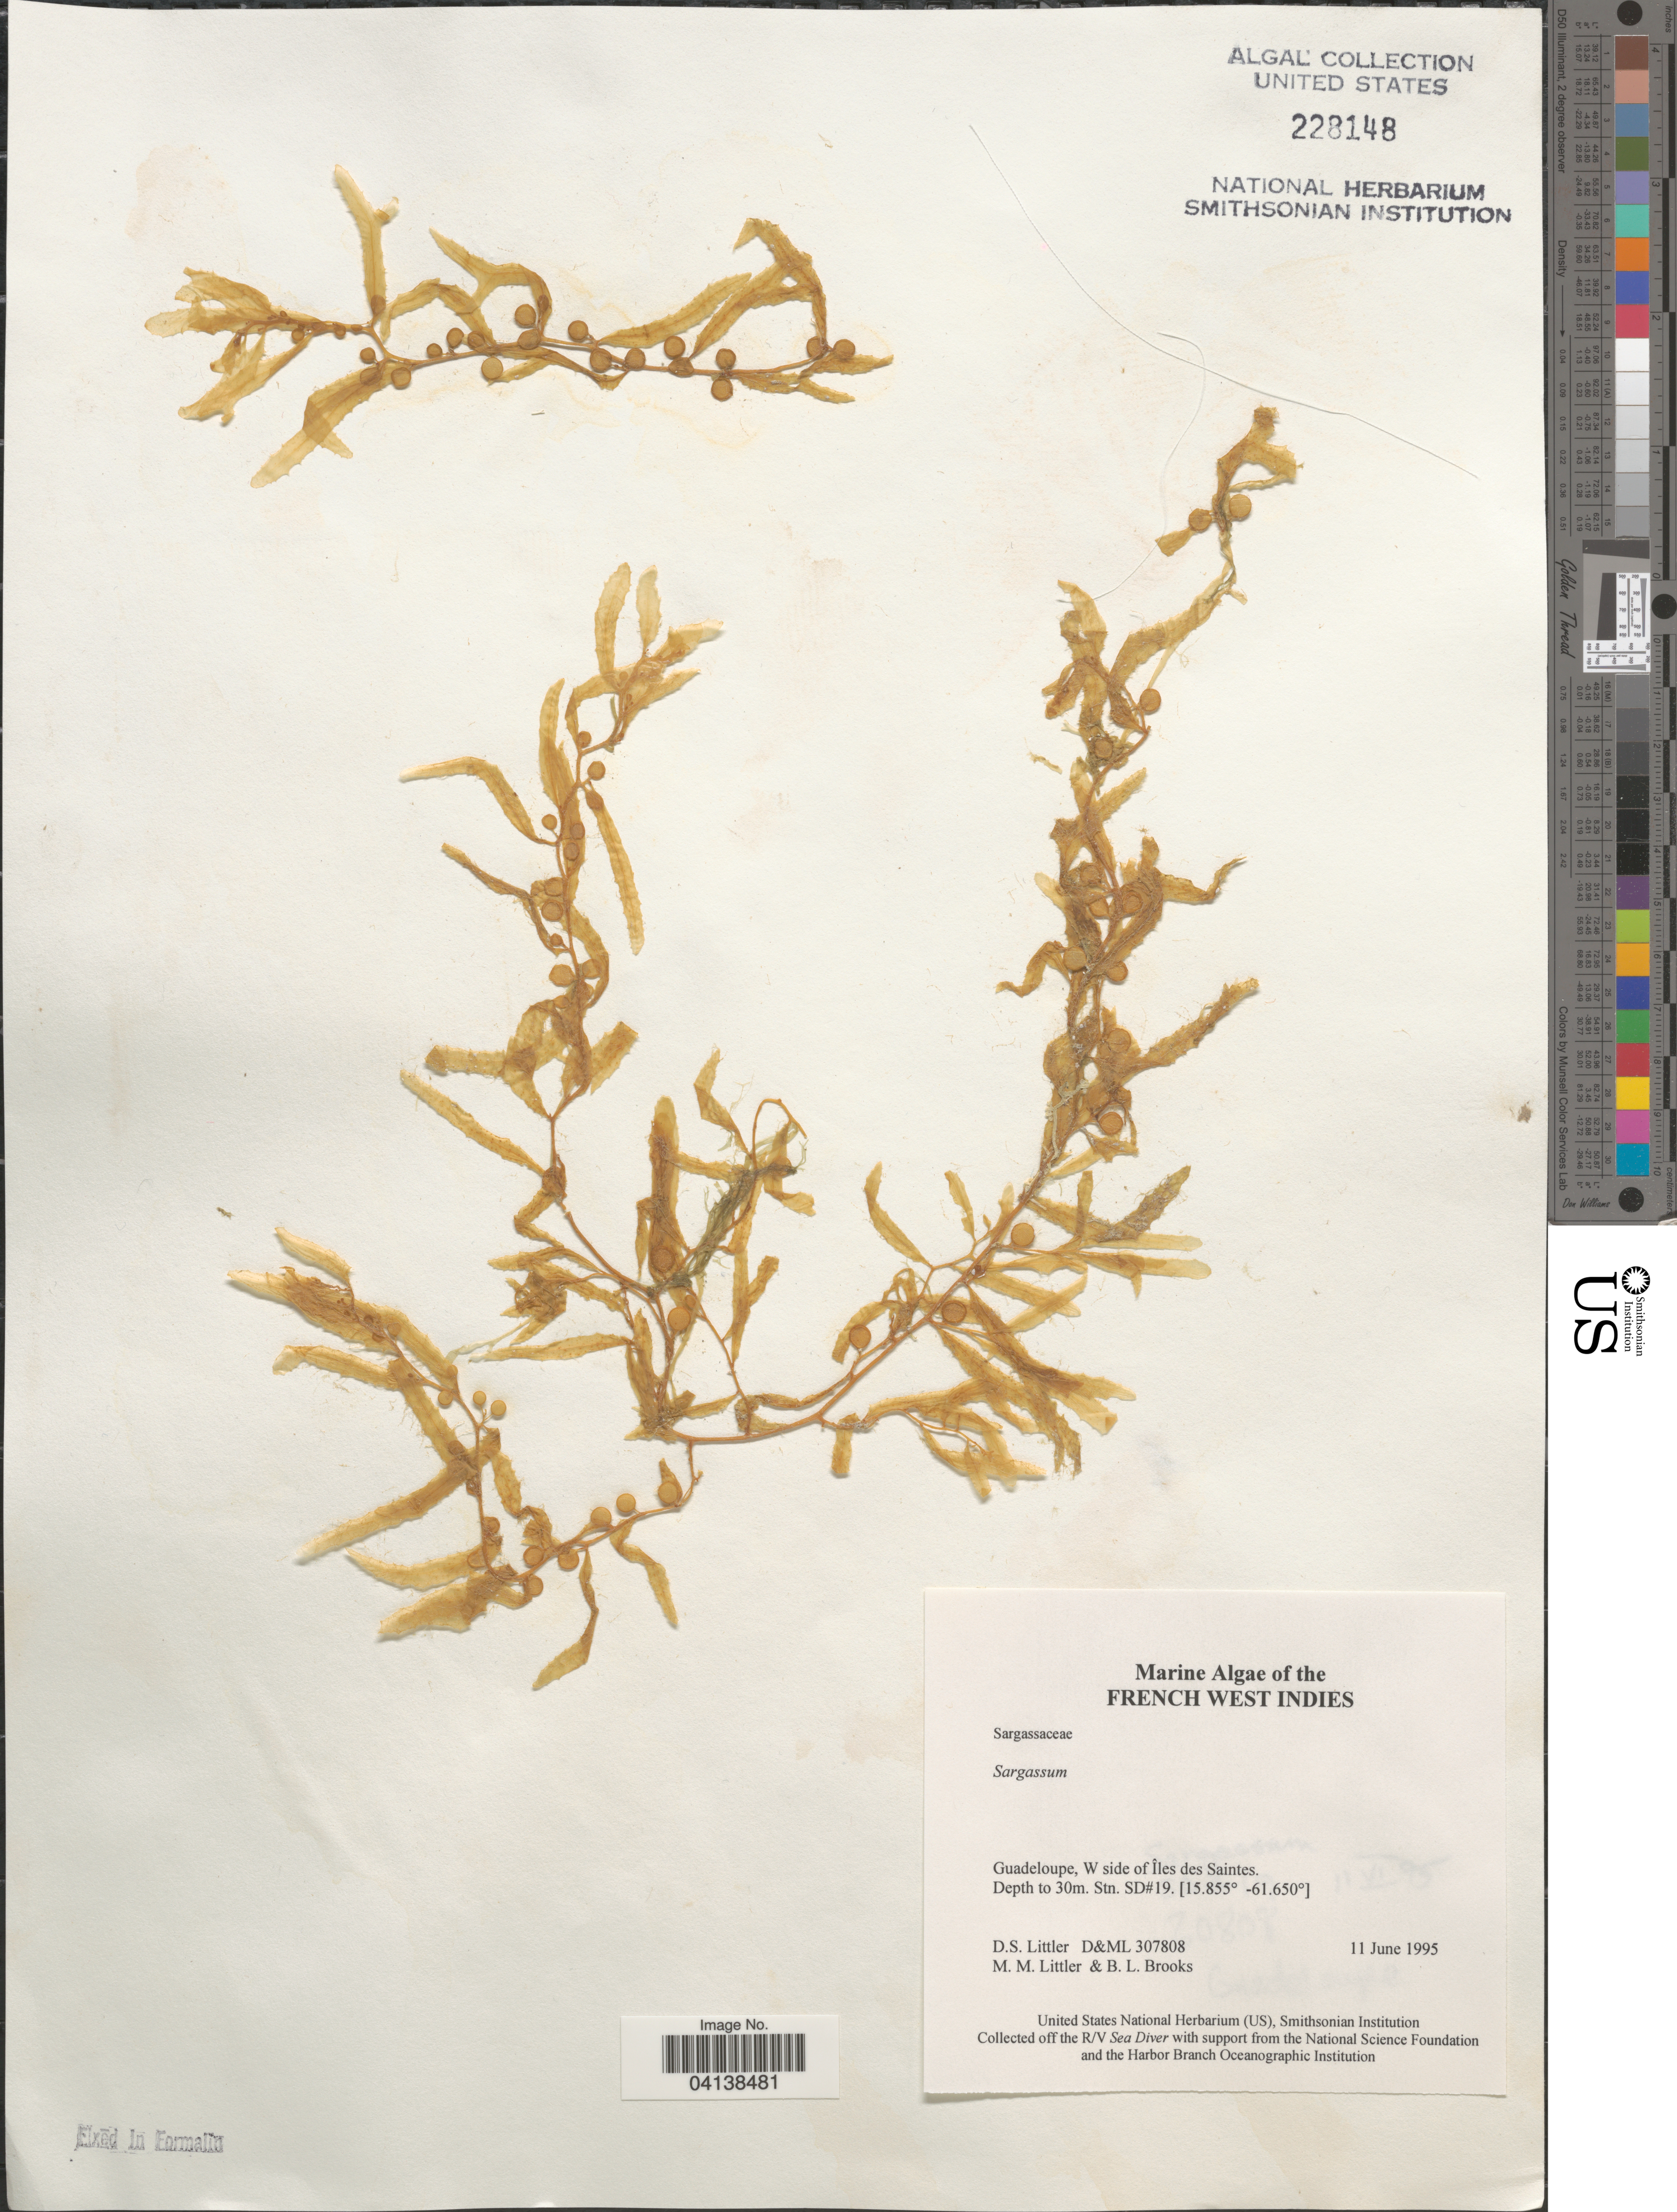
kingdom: Chromista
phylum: Ochrophyta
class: Phaeophyceae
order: Fucales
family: Sargassaceae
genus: Sargassum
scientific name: Sargassum sp.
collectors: D. S. Littler & B. Brooks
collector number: D&ML 307808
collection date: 1995-06-11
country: Guadeloupe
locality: French West Indies. W side of Îles des Saintes. Stn. SD#19.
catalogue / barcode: US 228148